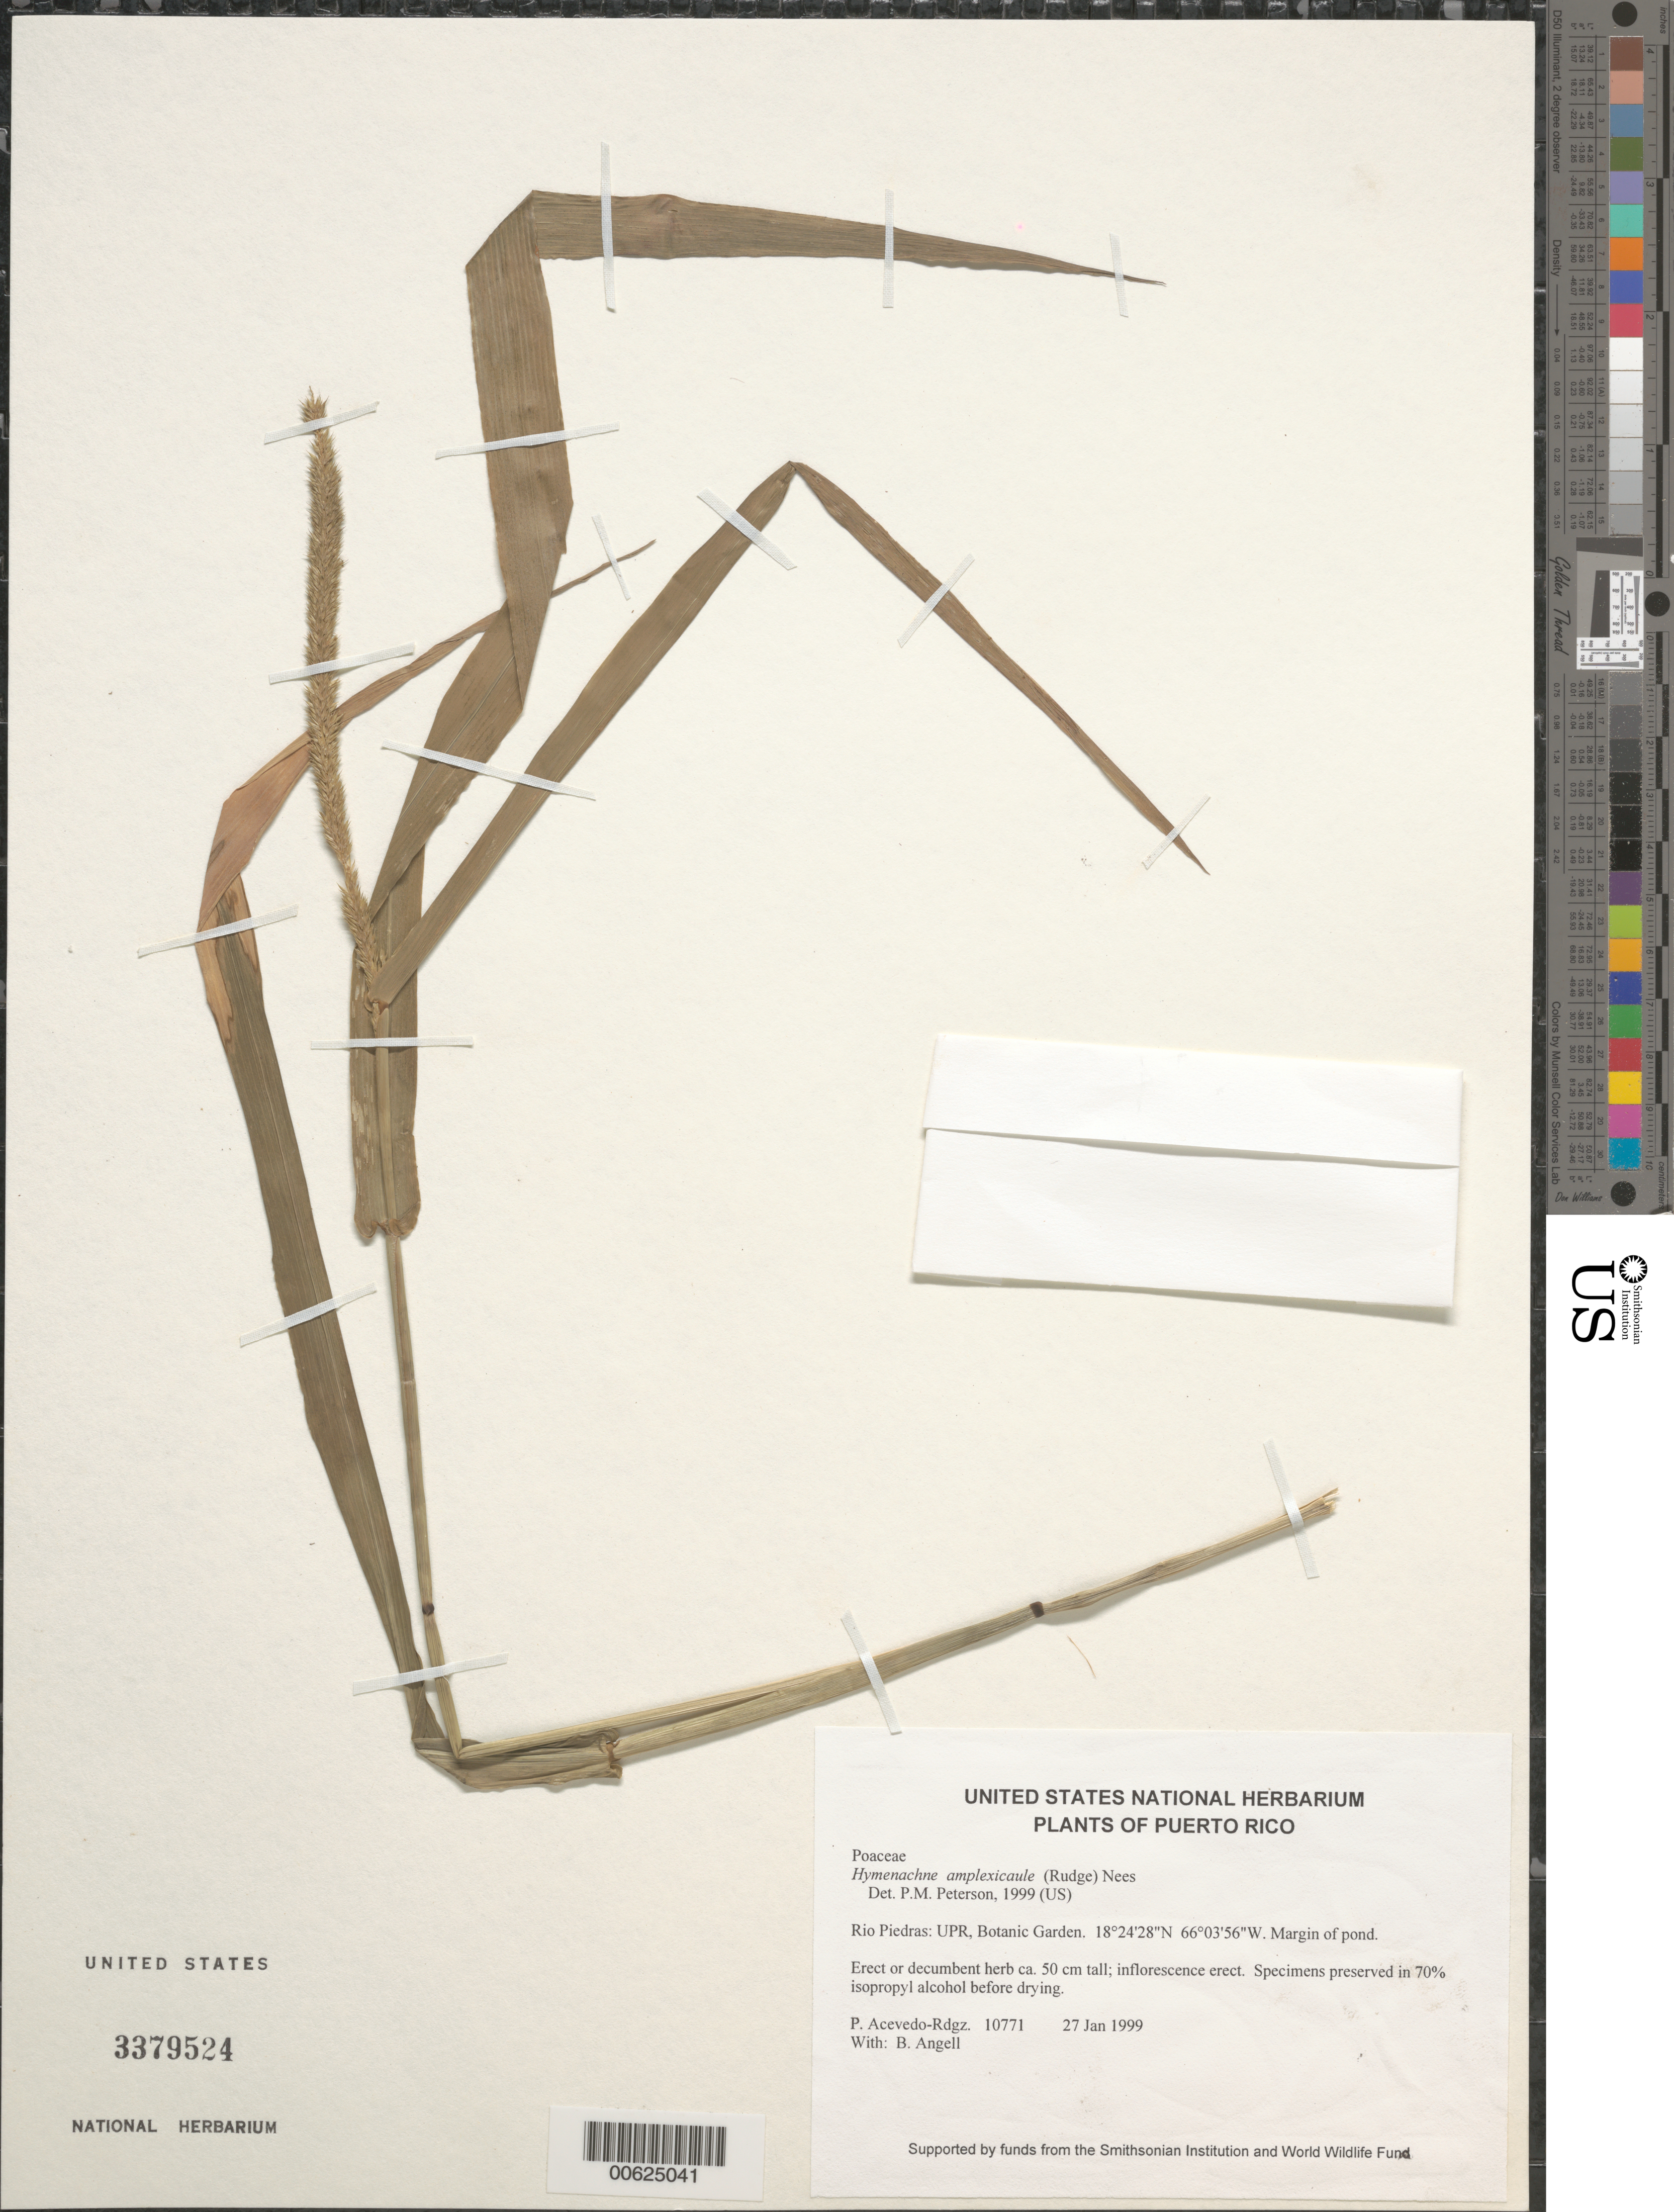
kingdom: Plantae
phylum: Tracheophyta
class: Liliopsida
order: Poales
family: Poaceae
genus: Hymenachne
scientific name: Hymenachne amplexicaulis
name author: (Rudge) Nees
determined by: Peterson, Paul M., (BOT), Smithsonian Institution - National Museum of Natural History (UNITED STATES)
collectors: P. Acevedo-Rodr. & Bobbi Angell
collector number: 10771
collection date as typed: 27 Jan 1999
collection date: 1999-01-27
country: Puerto Rico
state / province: San Juan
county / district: Río Piedras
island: Puerto Rico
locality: Río Piedras: Jardín Botánico University of Puerto Rico.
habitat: Margin of pond.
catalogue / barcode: US 3379524